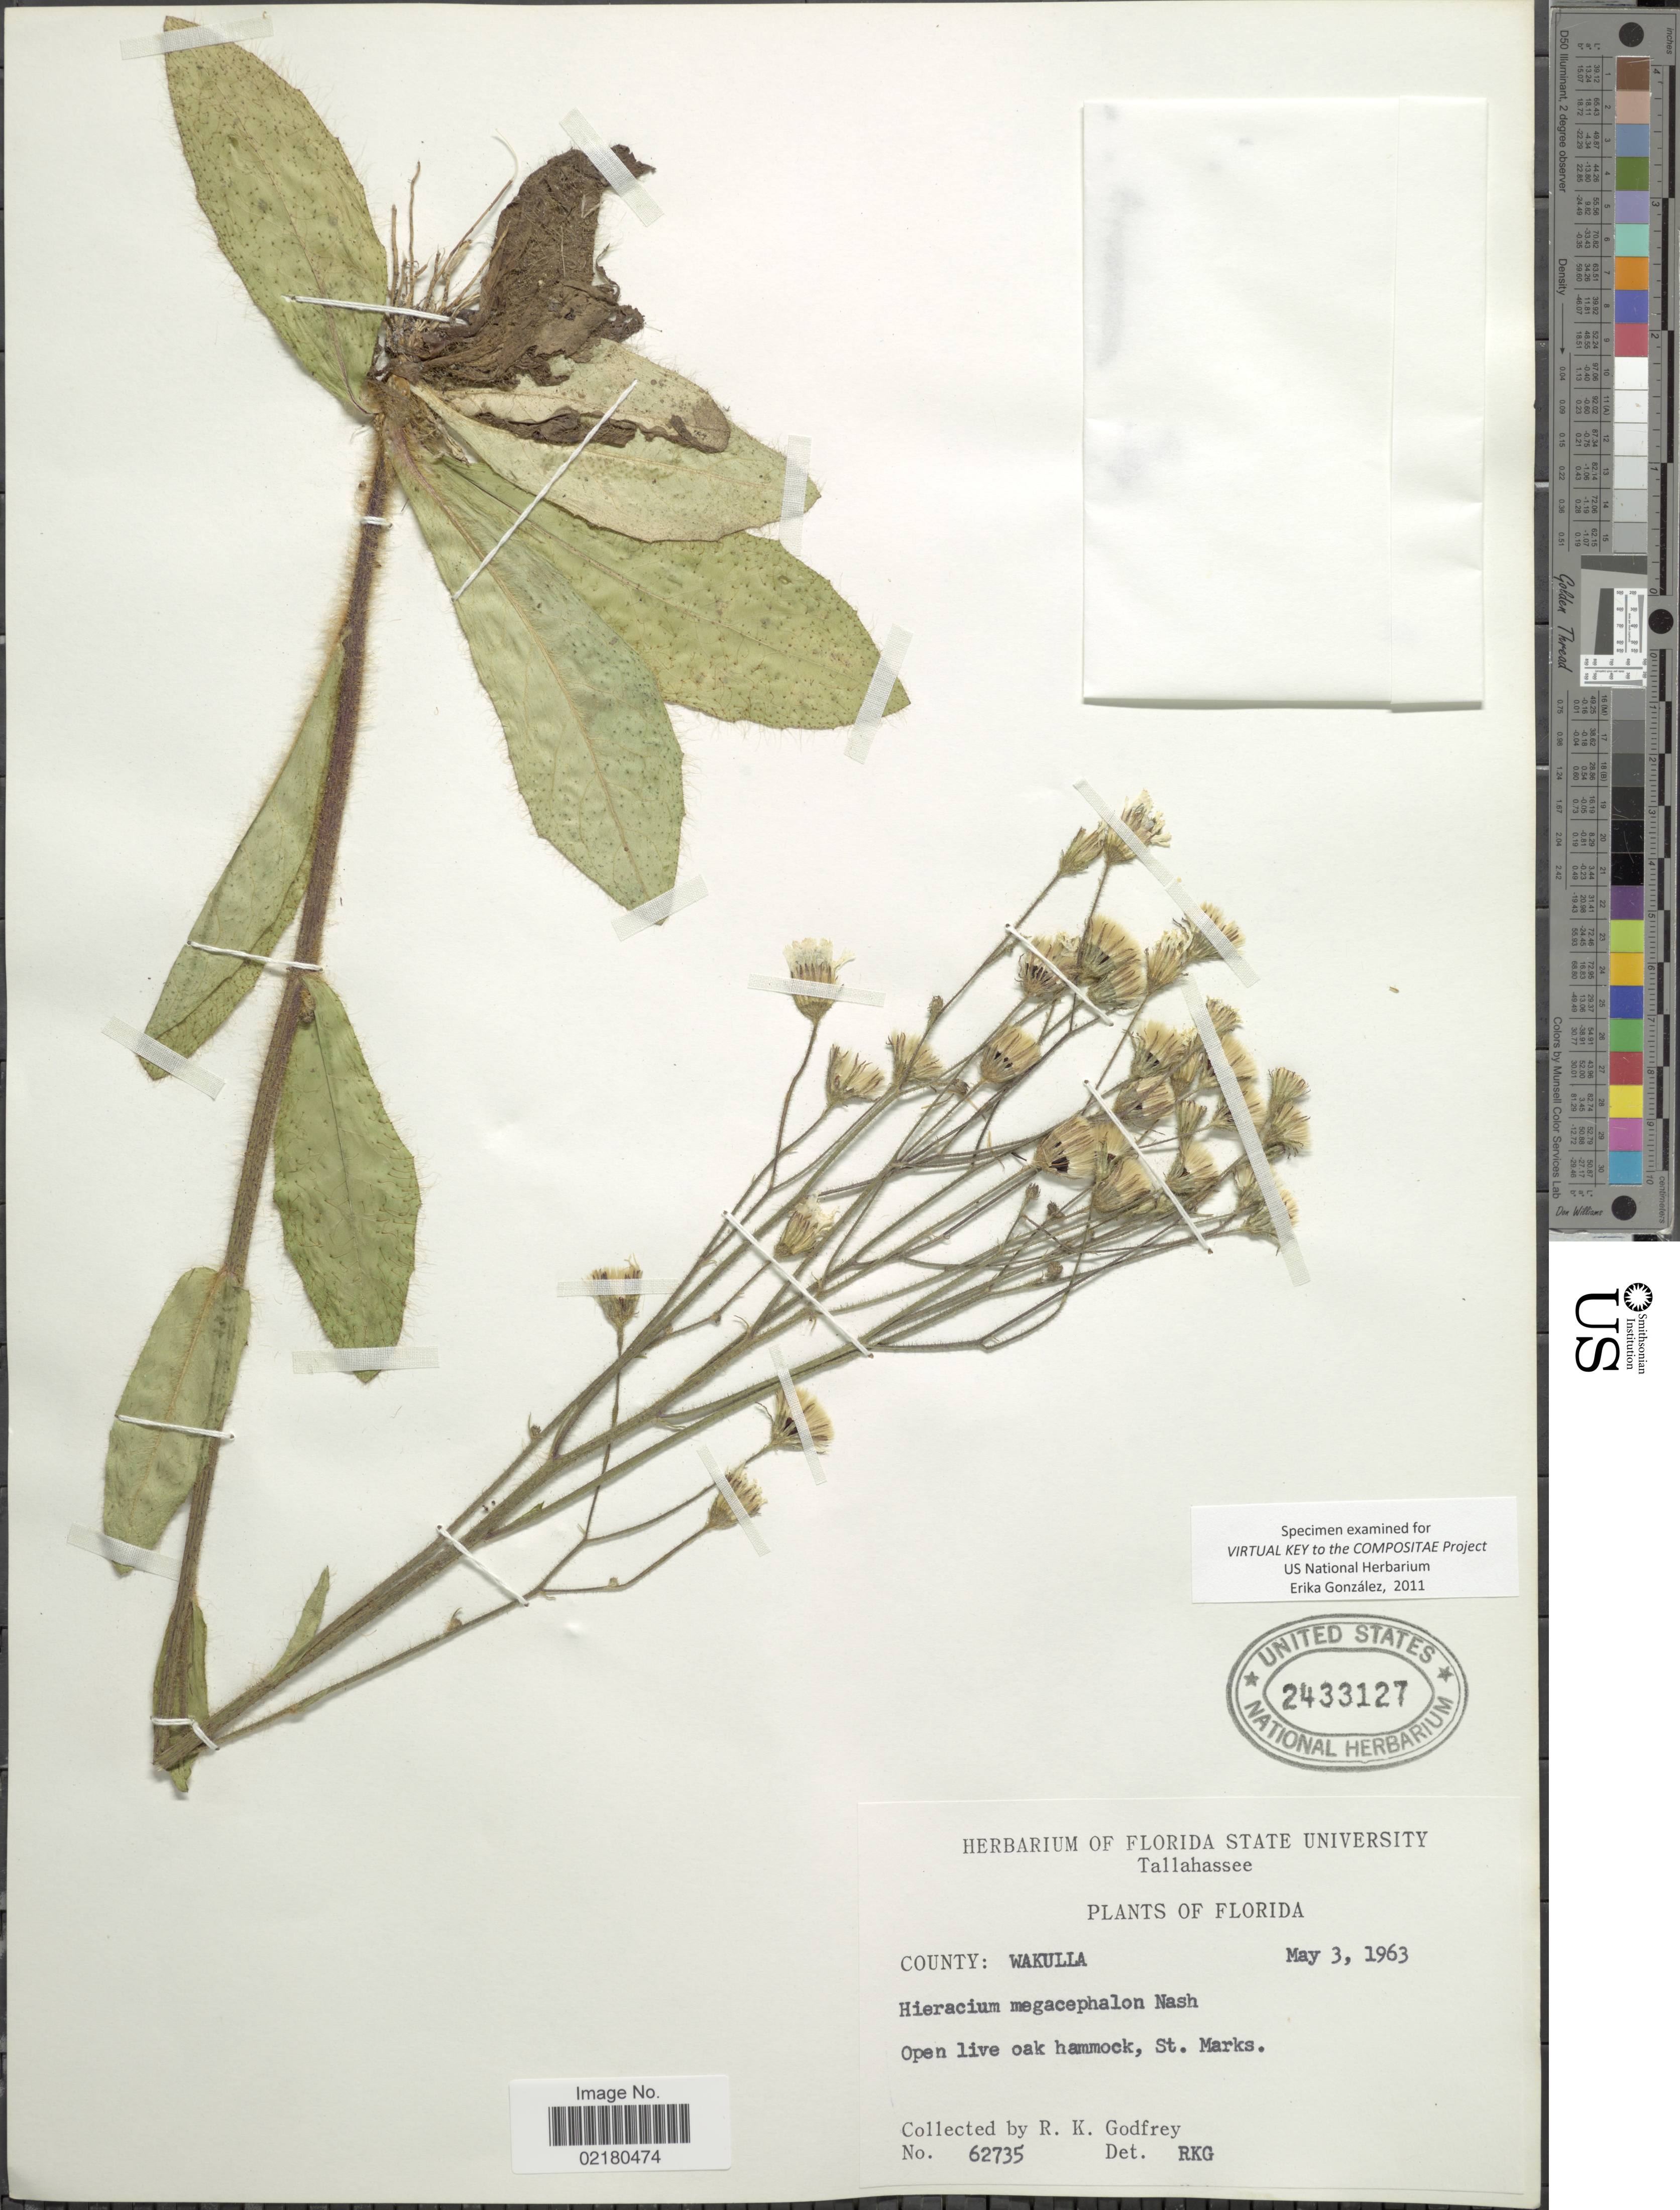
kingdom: Plantae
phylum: Tracheophyta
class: Magnoliopsida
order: Asterales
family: Asteraceae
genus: Hieracium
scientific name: Hieracium megacephalon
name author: Nash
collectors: R. K. Godfrey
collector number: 62735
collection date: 1963-05-03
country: United States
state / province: Florida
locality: County Wakulla. Open live oak hammock, St. Marks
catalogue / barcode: US 2433127